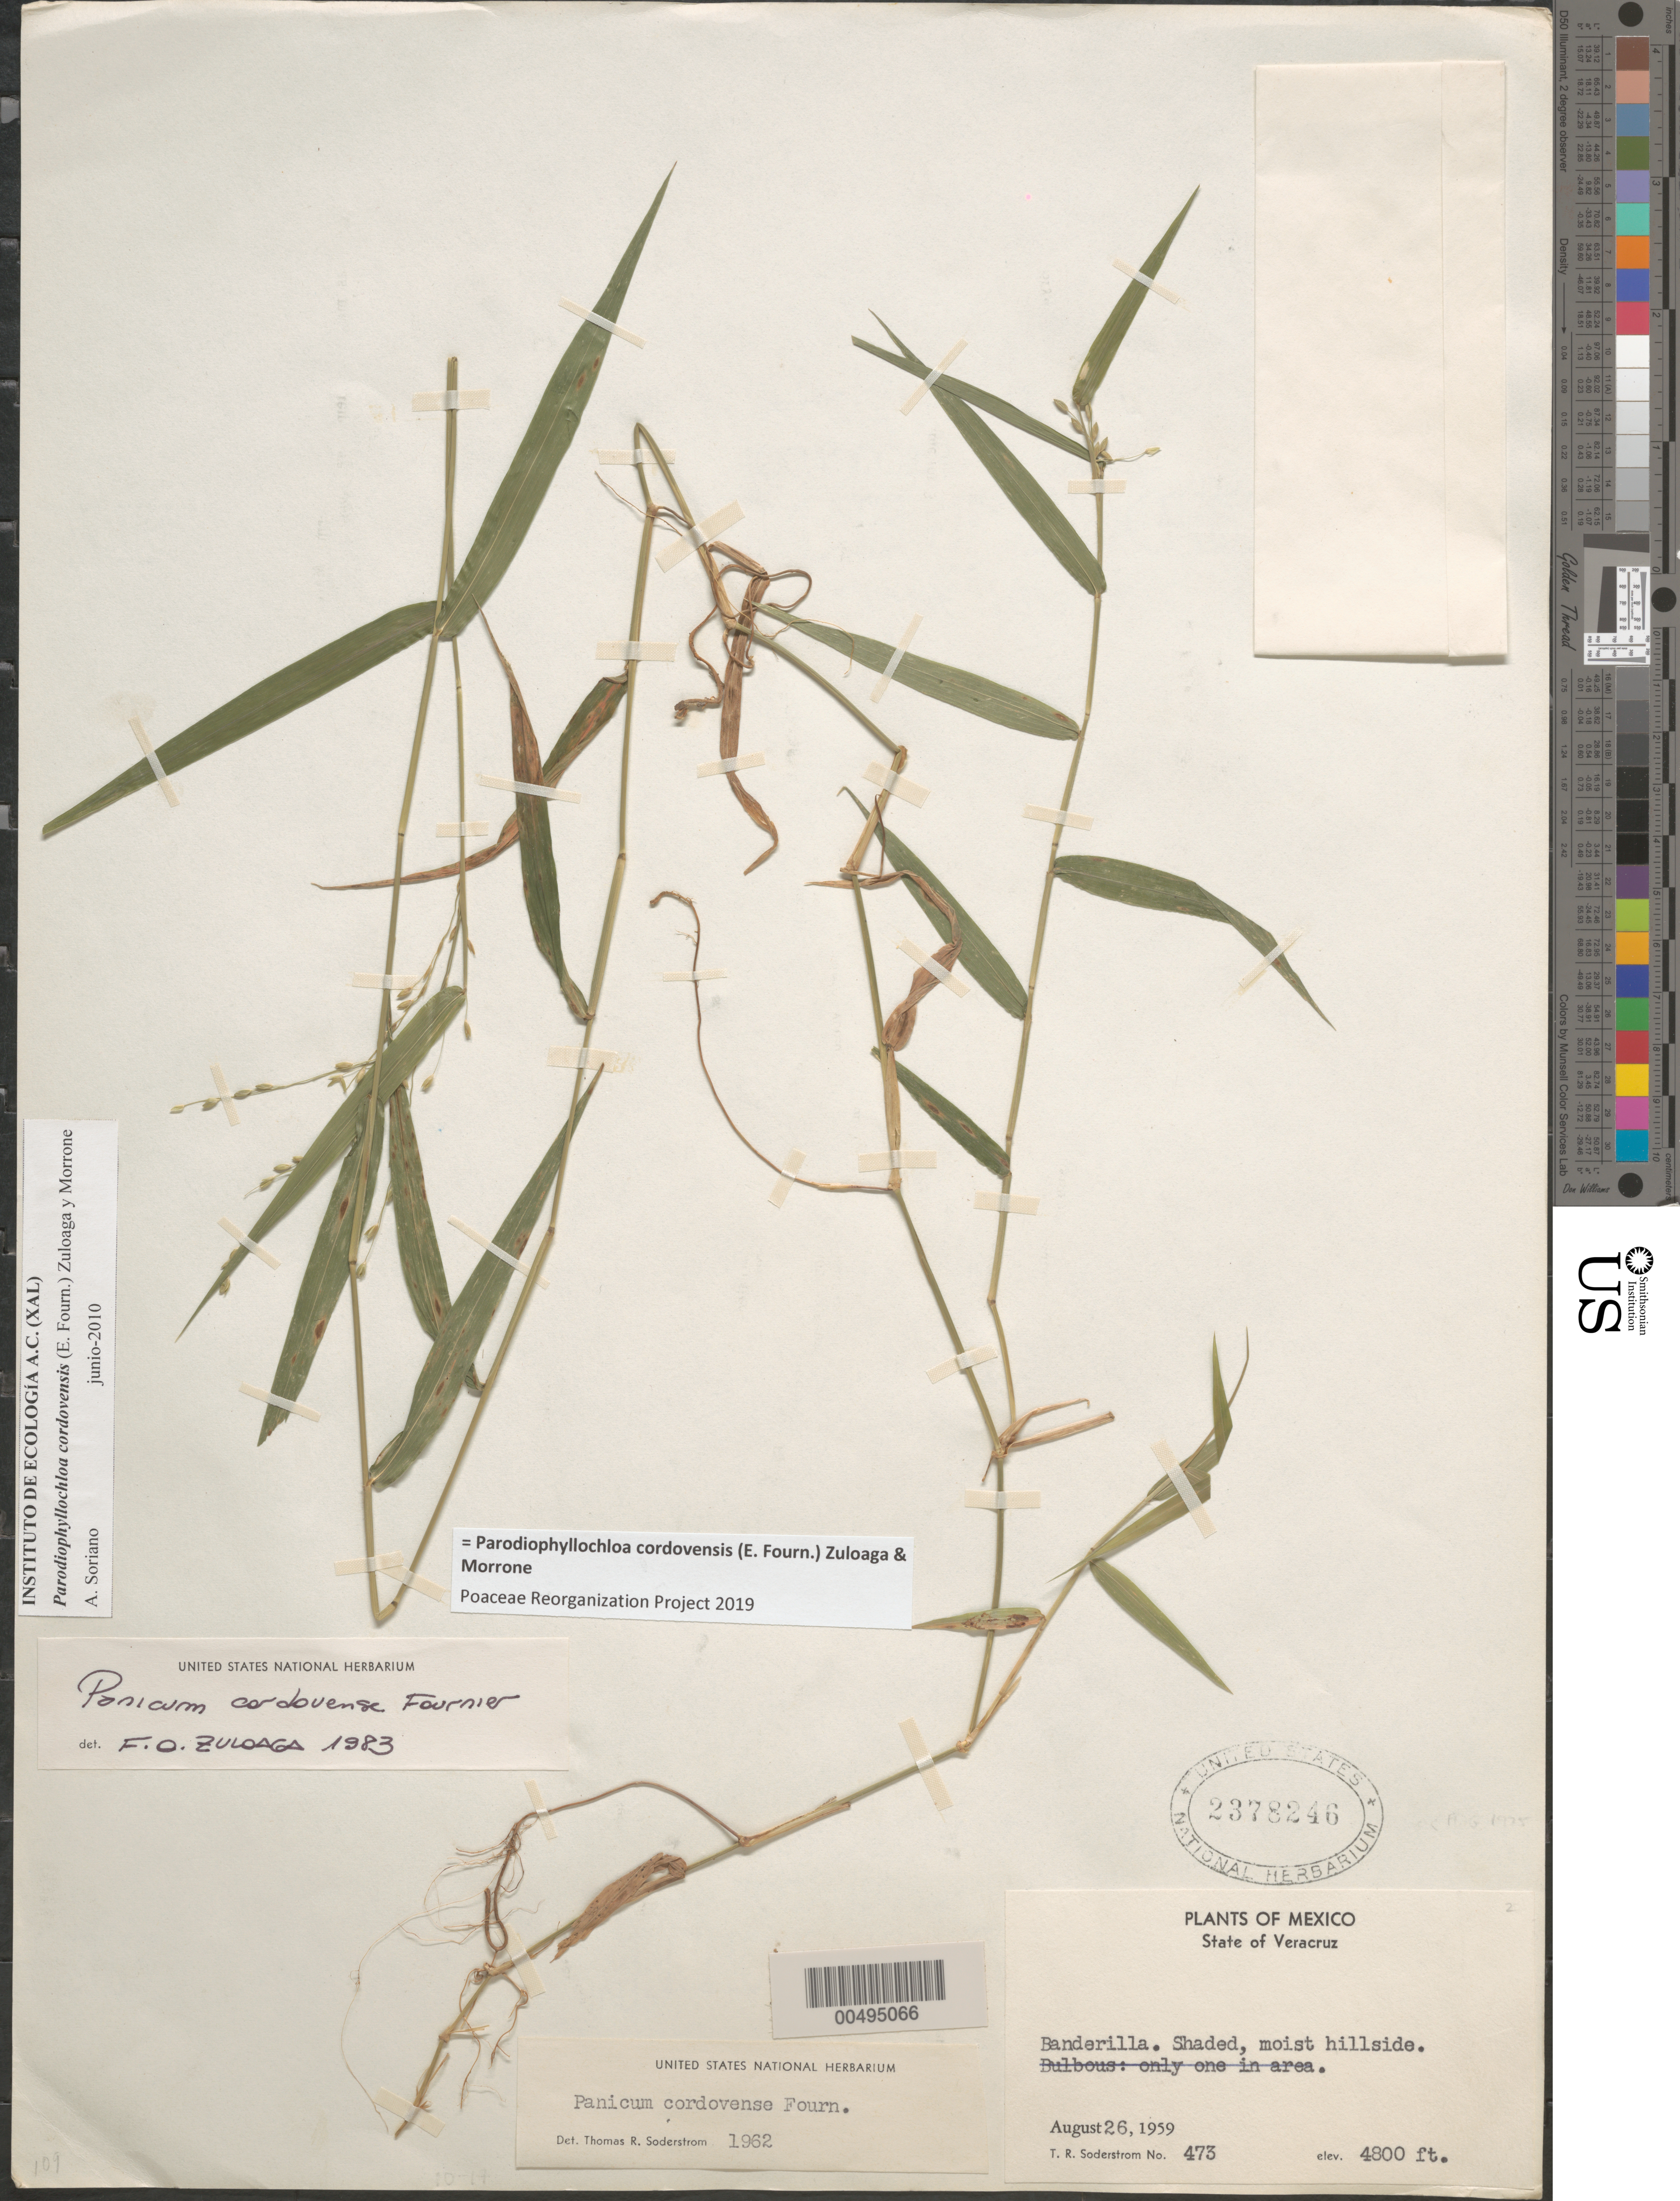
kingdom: Plantae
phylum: Tracheophyta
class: Liliopsida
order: Poales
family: Poaceae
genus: Parodiophyllochloa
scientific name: Parodiophyllochloa cordovensis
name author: (E. Fourn.) Zuloaga & Morrone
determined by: Poaceae Reorganization Project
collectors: T. R. Soderstrom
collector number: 473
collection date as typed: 26 Aug 1959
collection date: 1959-08-26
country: Mexico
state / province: Veracruz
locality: Banderilla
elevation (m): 1463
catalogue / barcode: US 2378246